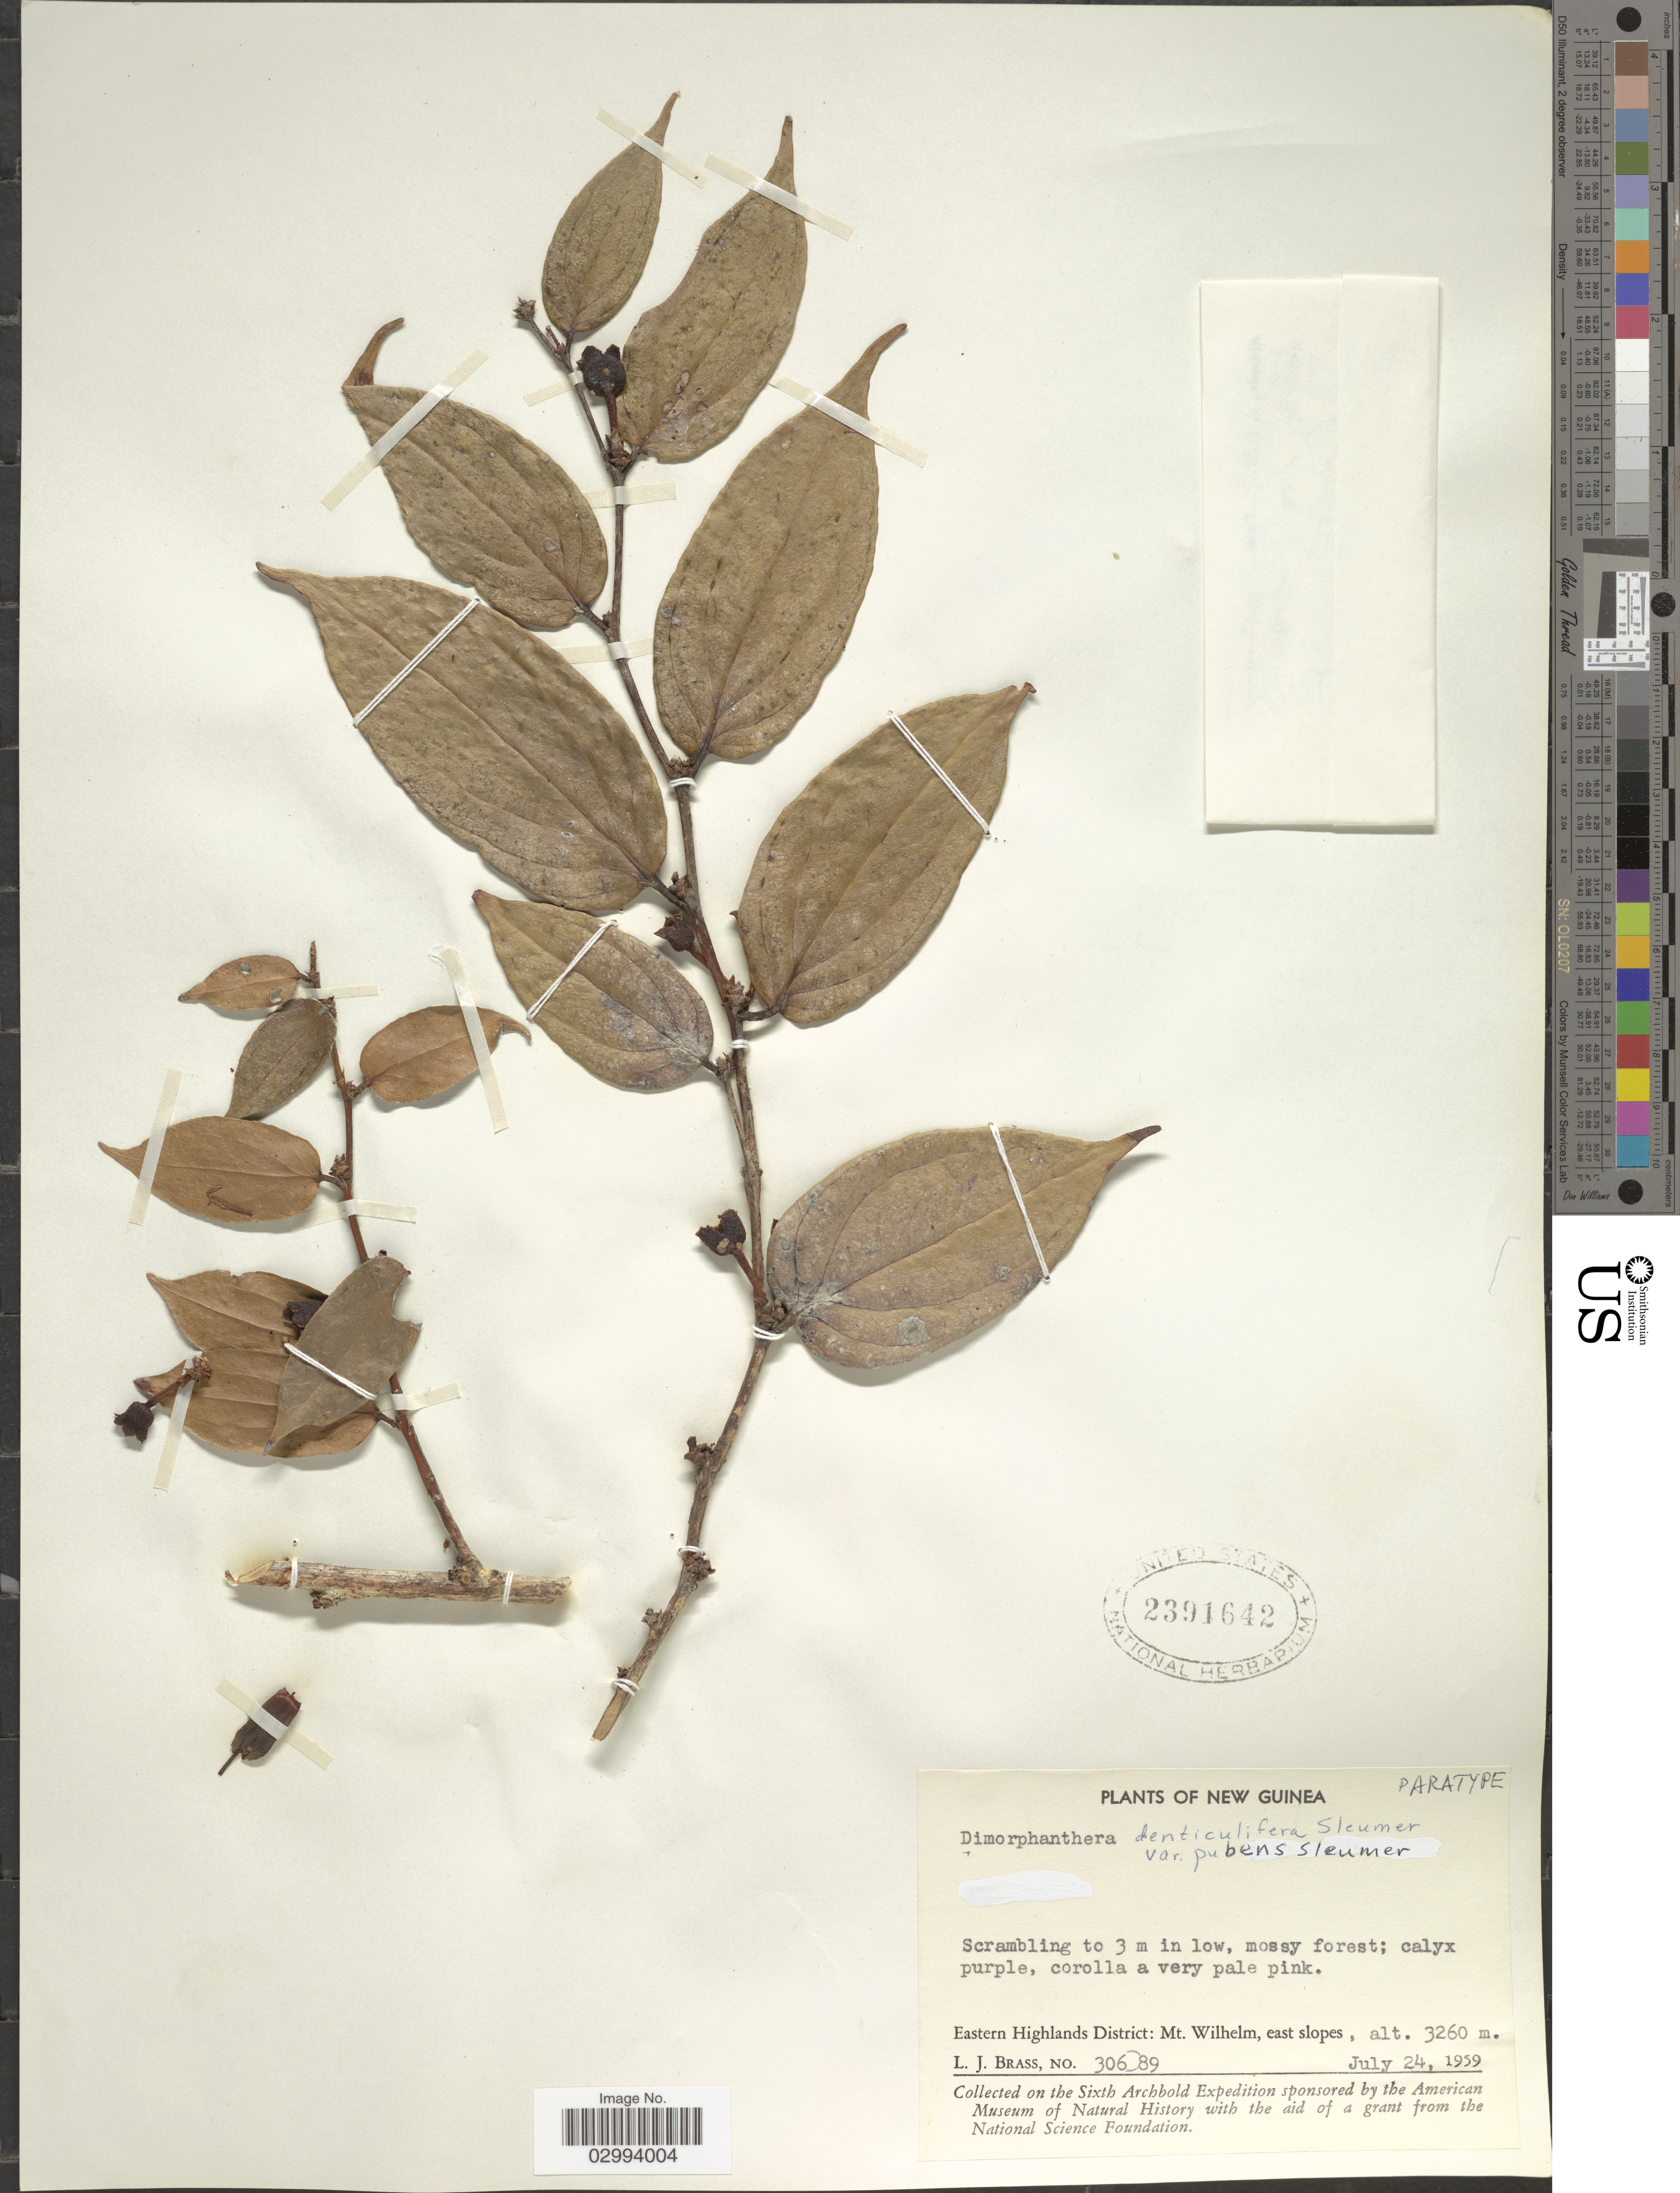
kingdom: Plantae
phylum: Tracheophyta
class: Magnoliopsida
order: Ericales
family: Ericaceae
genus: Dimorphanthera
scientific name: Dimorphanthera denticulifera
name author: Sleumer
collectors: L. J. Brass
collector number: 30689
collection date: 1959-07-24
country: Papua New Guinea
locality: New Guinea. Eastern Highlands District: Mt. Wilhem, east slopes.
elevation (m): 3260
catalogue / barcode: US 2391642